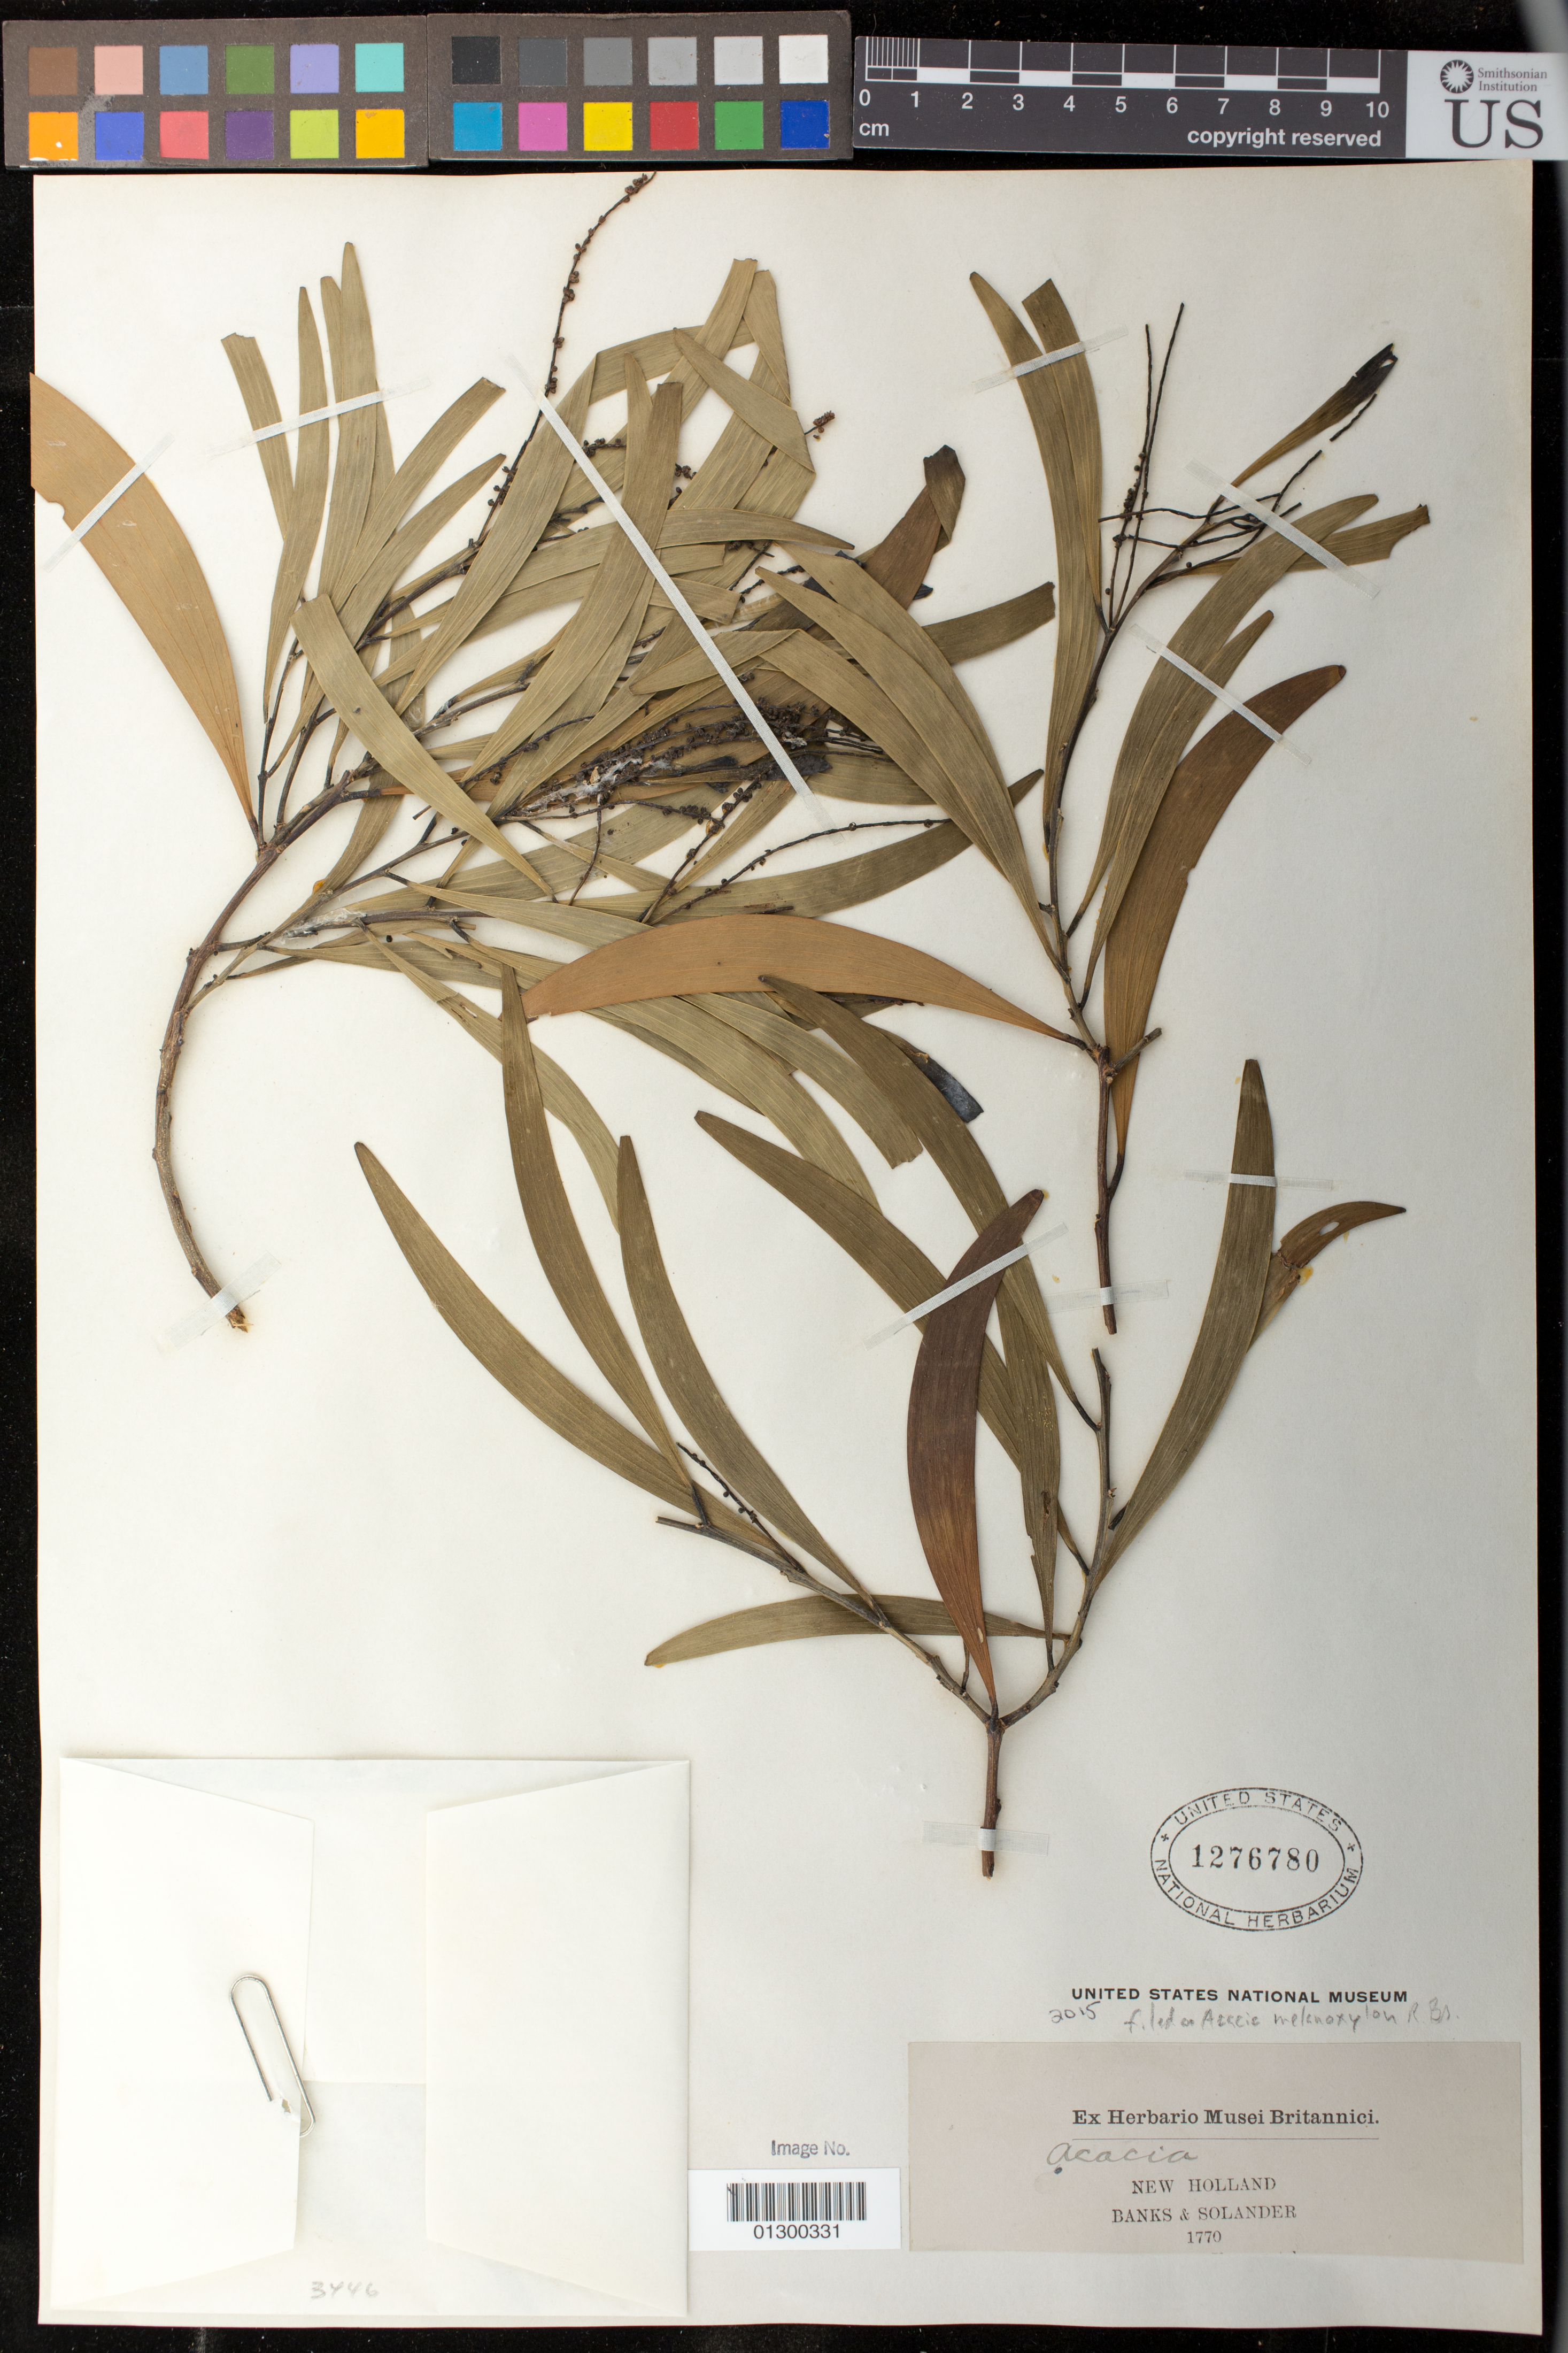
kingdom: Plantae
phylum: Tracheophyta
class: Magnoliopsida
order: Fabales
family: Fabaceae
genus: Acacia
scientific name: Acacia solandri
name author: Benth.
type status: Possible Type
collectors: J. Banks & D. C. Solander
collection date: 1770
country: Australia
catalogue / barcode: US 1276780